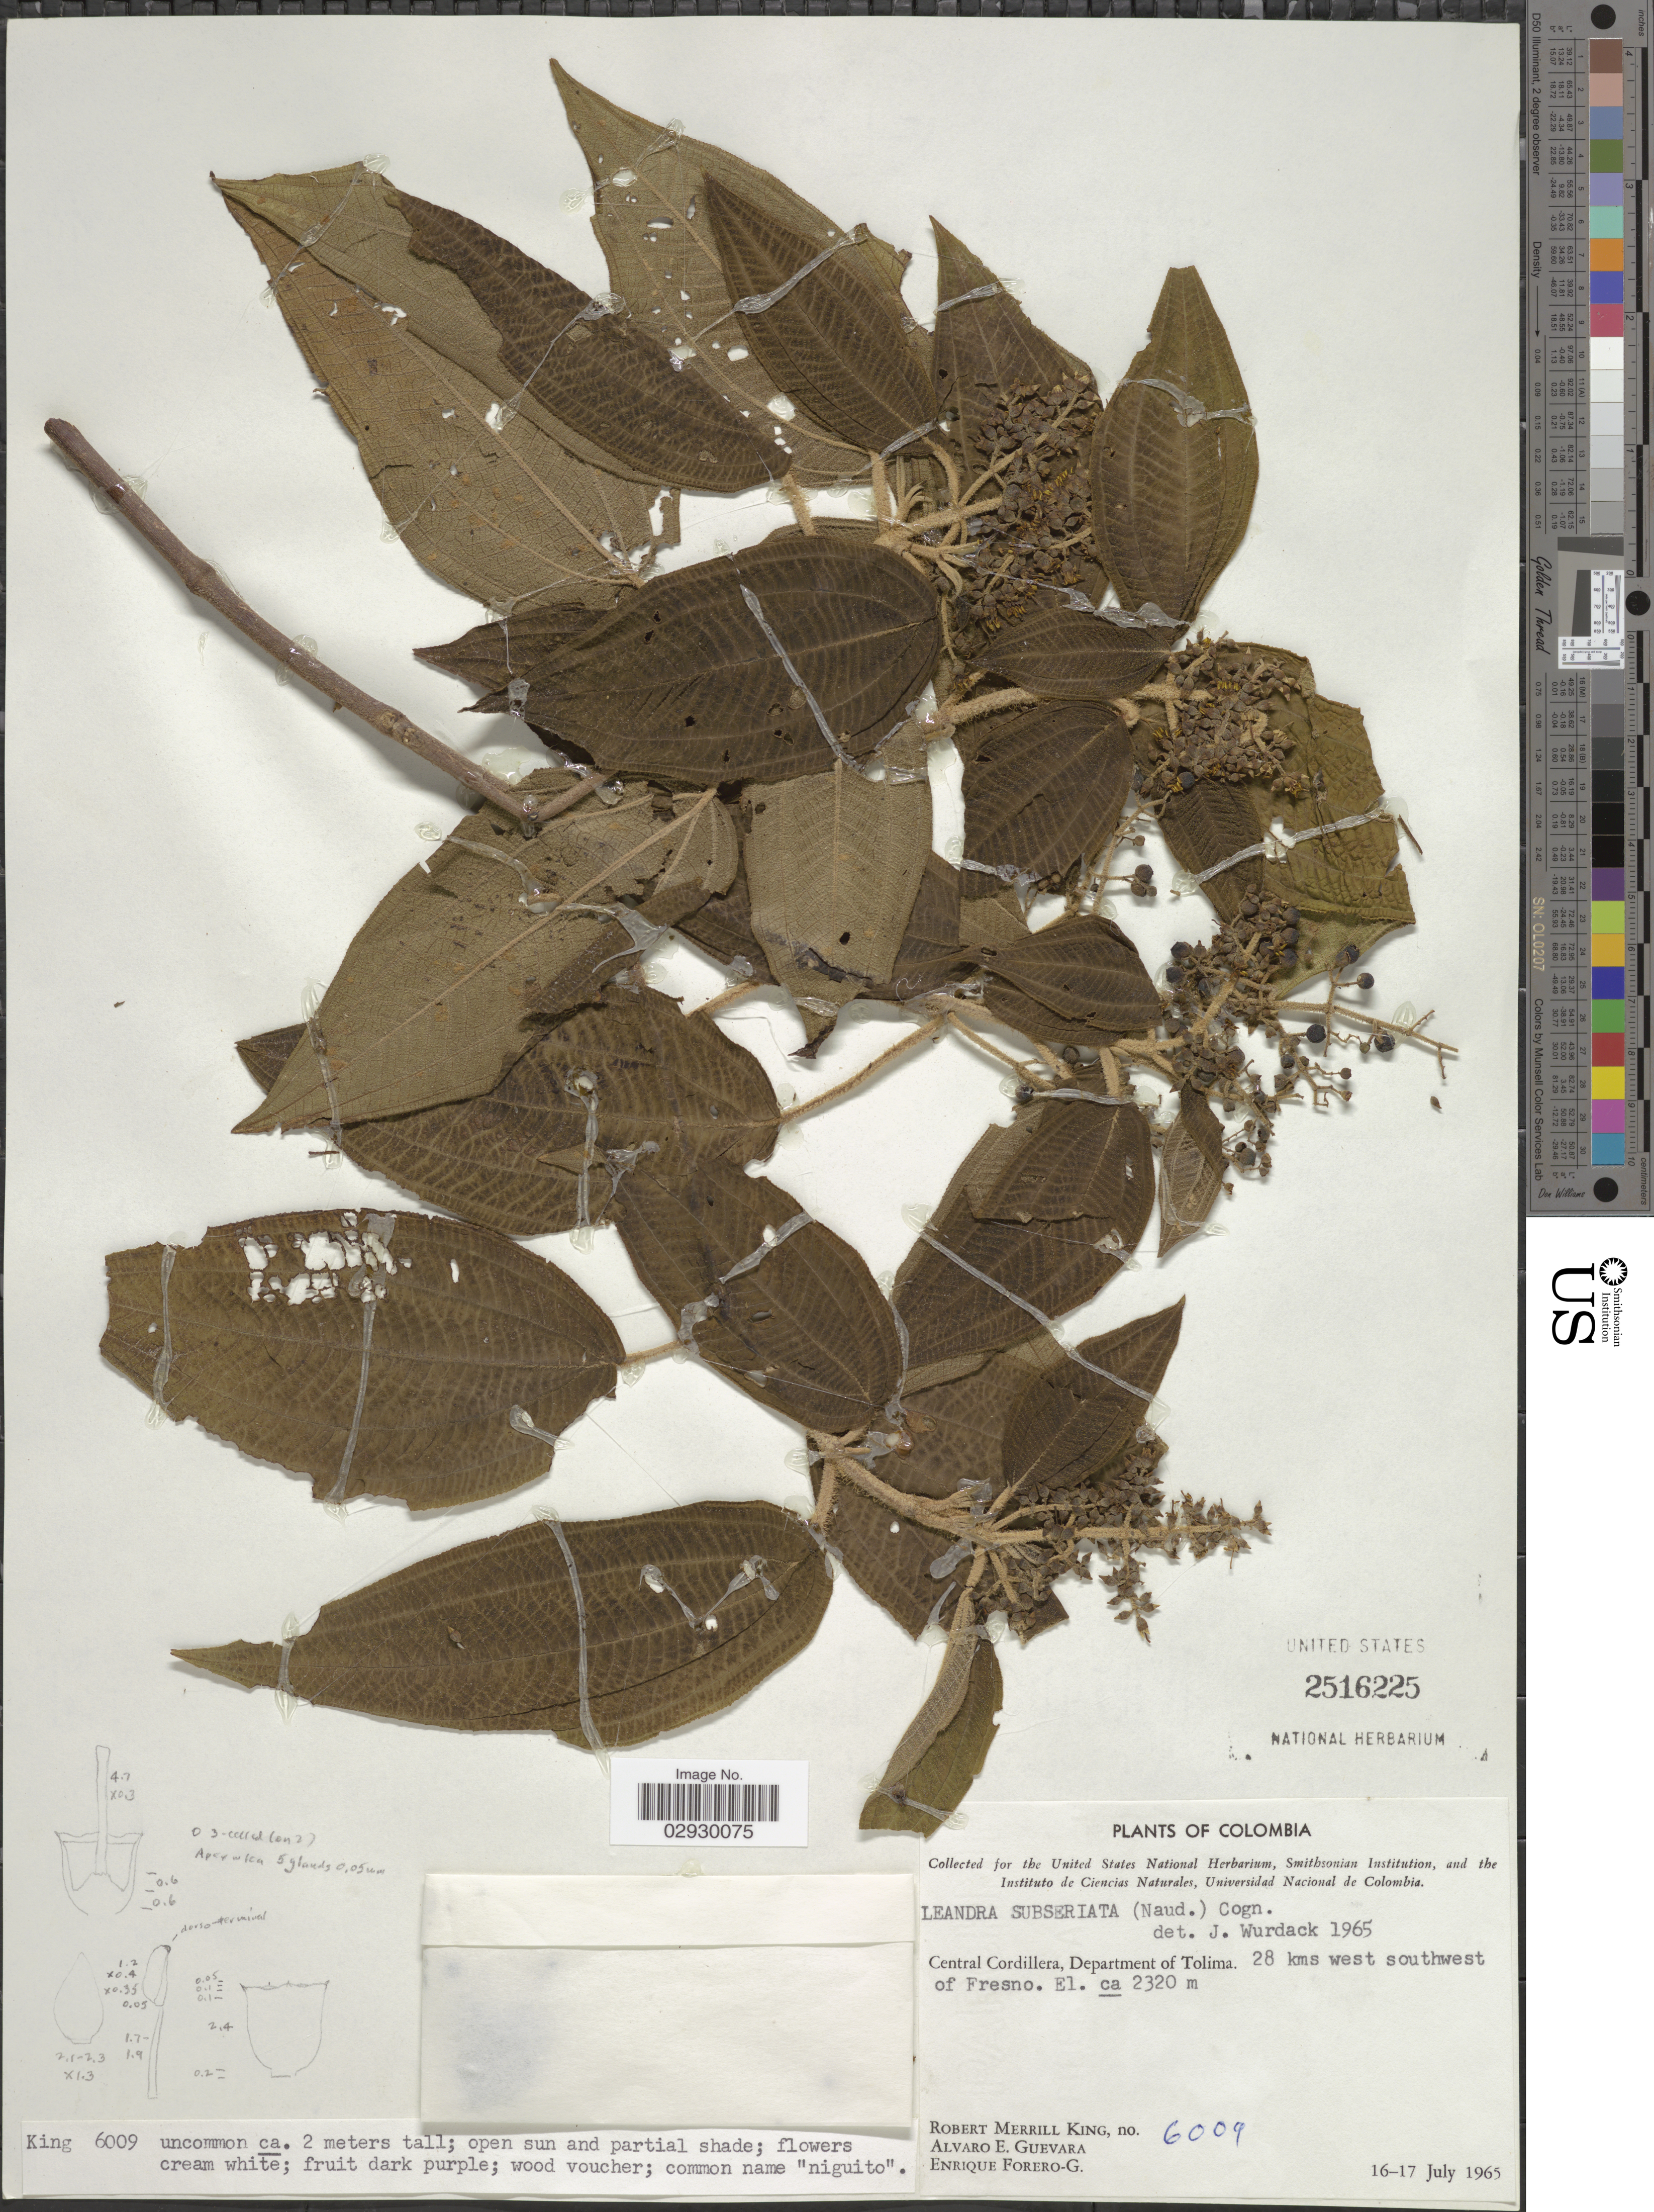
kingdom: Plantae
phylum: Tracheophyta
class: Magnoliopsida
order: Myrtales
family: Melastomataceae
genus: Leandra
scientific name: Leandra subseriata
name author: (Naudin) Cogn.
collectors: R. M. King, A. E. Guevara & E. Forero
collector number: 6009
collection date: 1965-07-16/1965-07-17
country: Colombia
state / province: Tolima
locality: Central Cordillera, Department of Tolima. 28 kms west southwest of Fresno.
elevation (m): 2320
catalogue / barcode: US 2516225